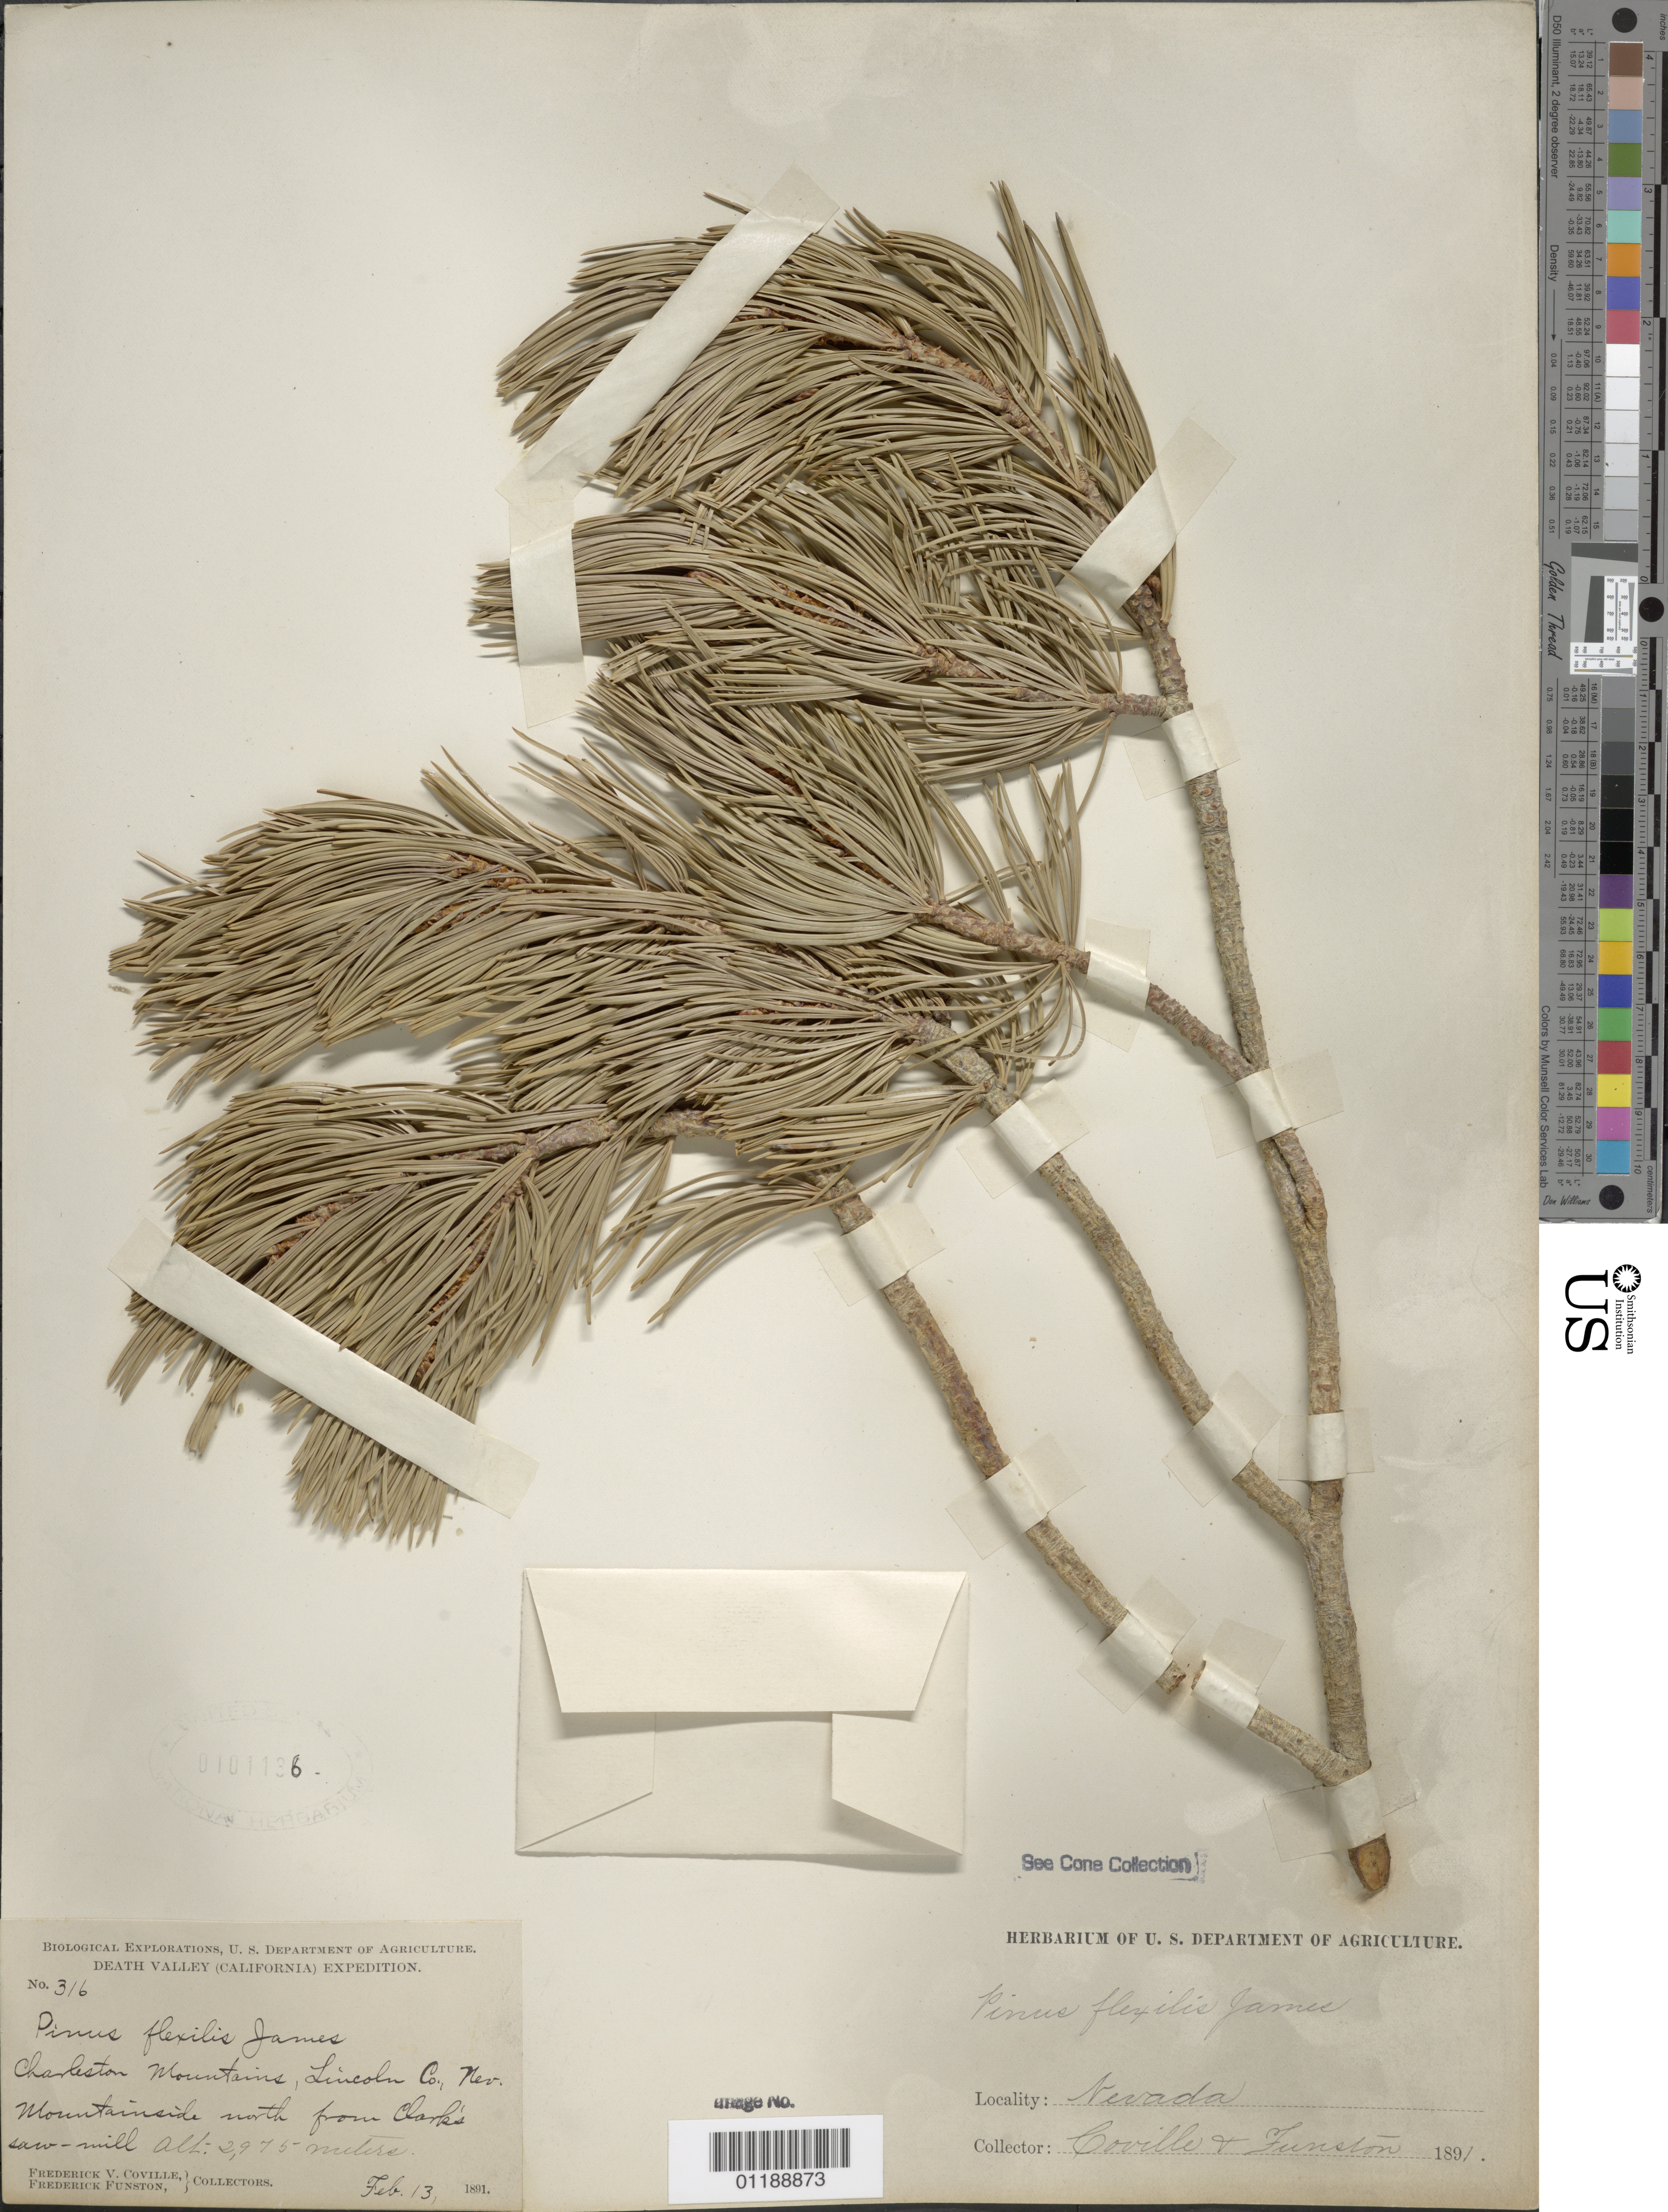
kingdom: Plantae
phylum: Tracheophyta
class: Pinopsida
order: Pinales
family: Pinaceae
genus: Pinus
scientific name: Pinus flexilis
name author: E. James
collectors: F. V. Coville & F. Funston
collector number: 316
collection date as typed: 13 Feb 1891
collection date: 1891-02-13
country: United States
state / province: Nevada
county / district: Lincoln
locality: Charleston Mts., mountainside north from Clark's saw-mill.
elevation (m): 2975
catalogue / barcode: US 101136